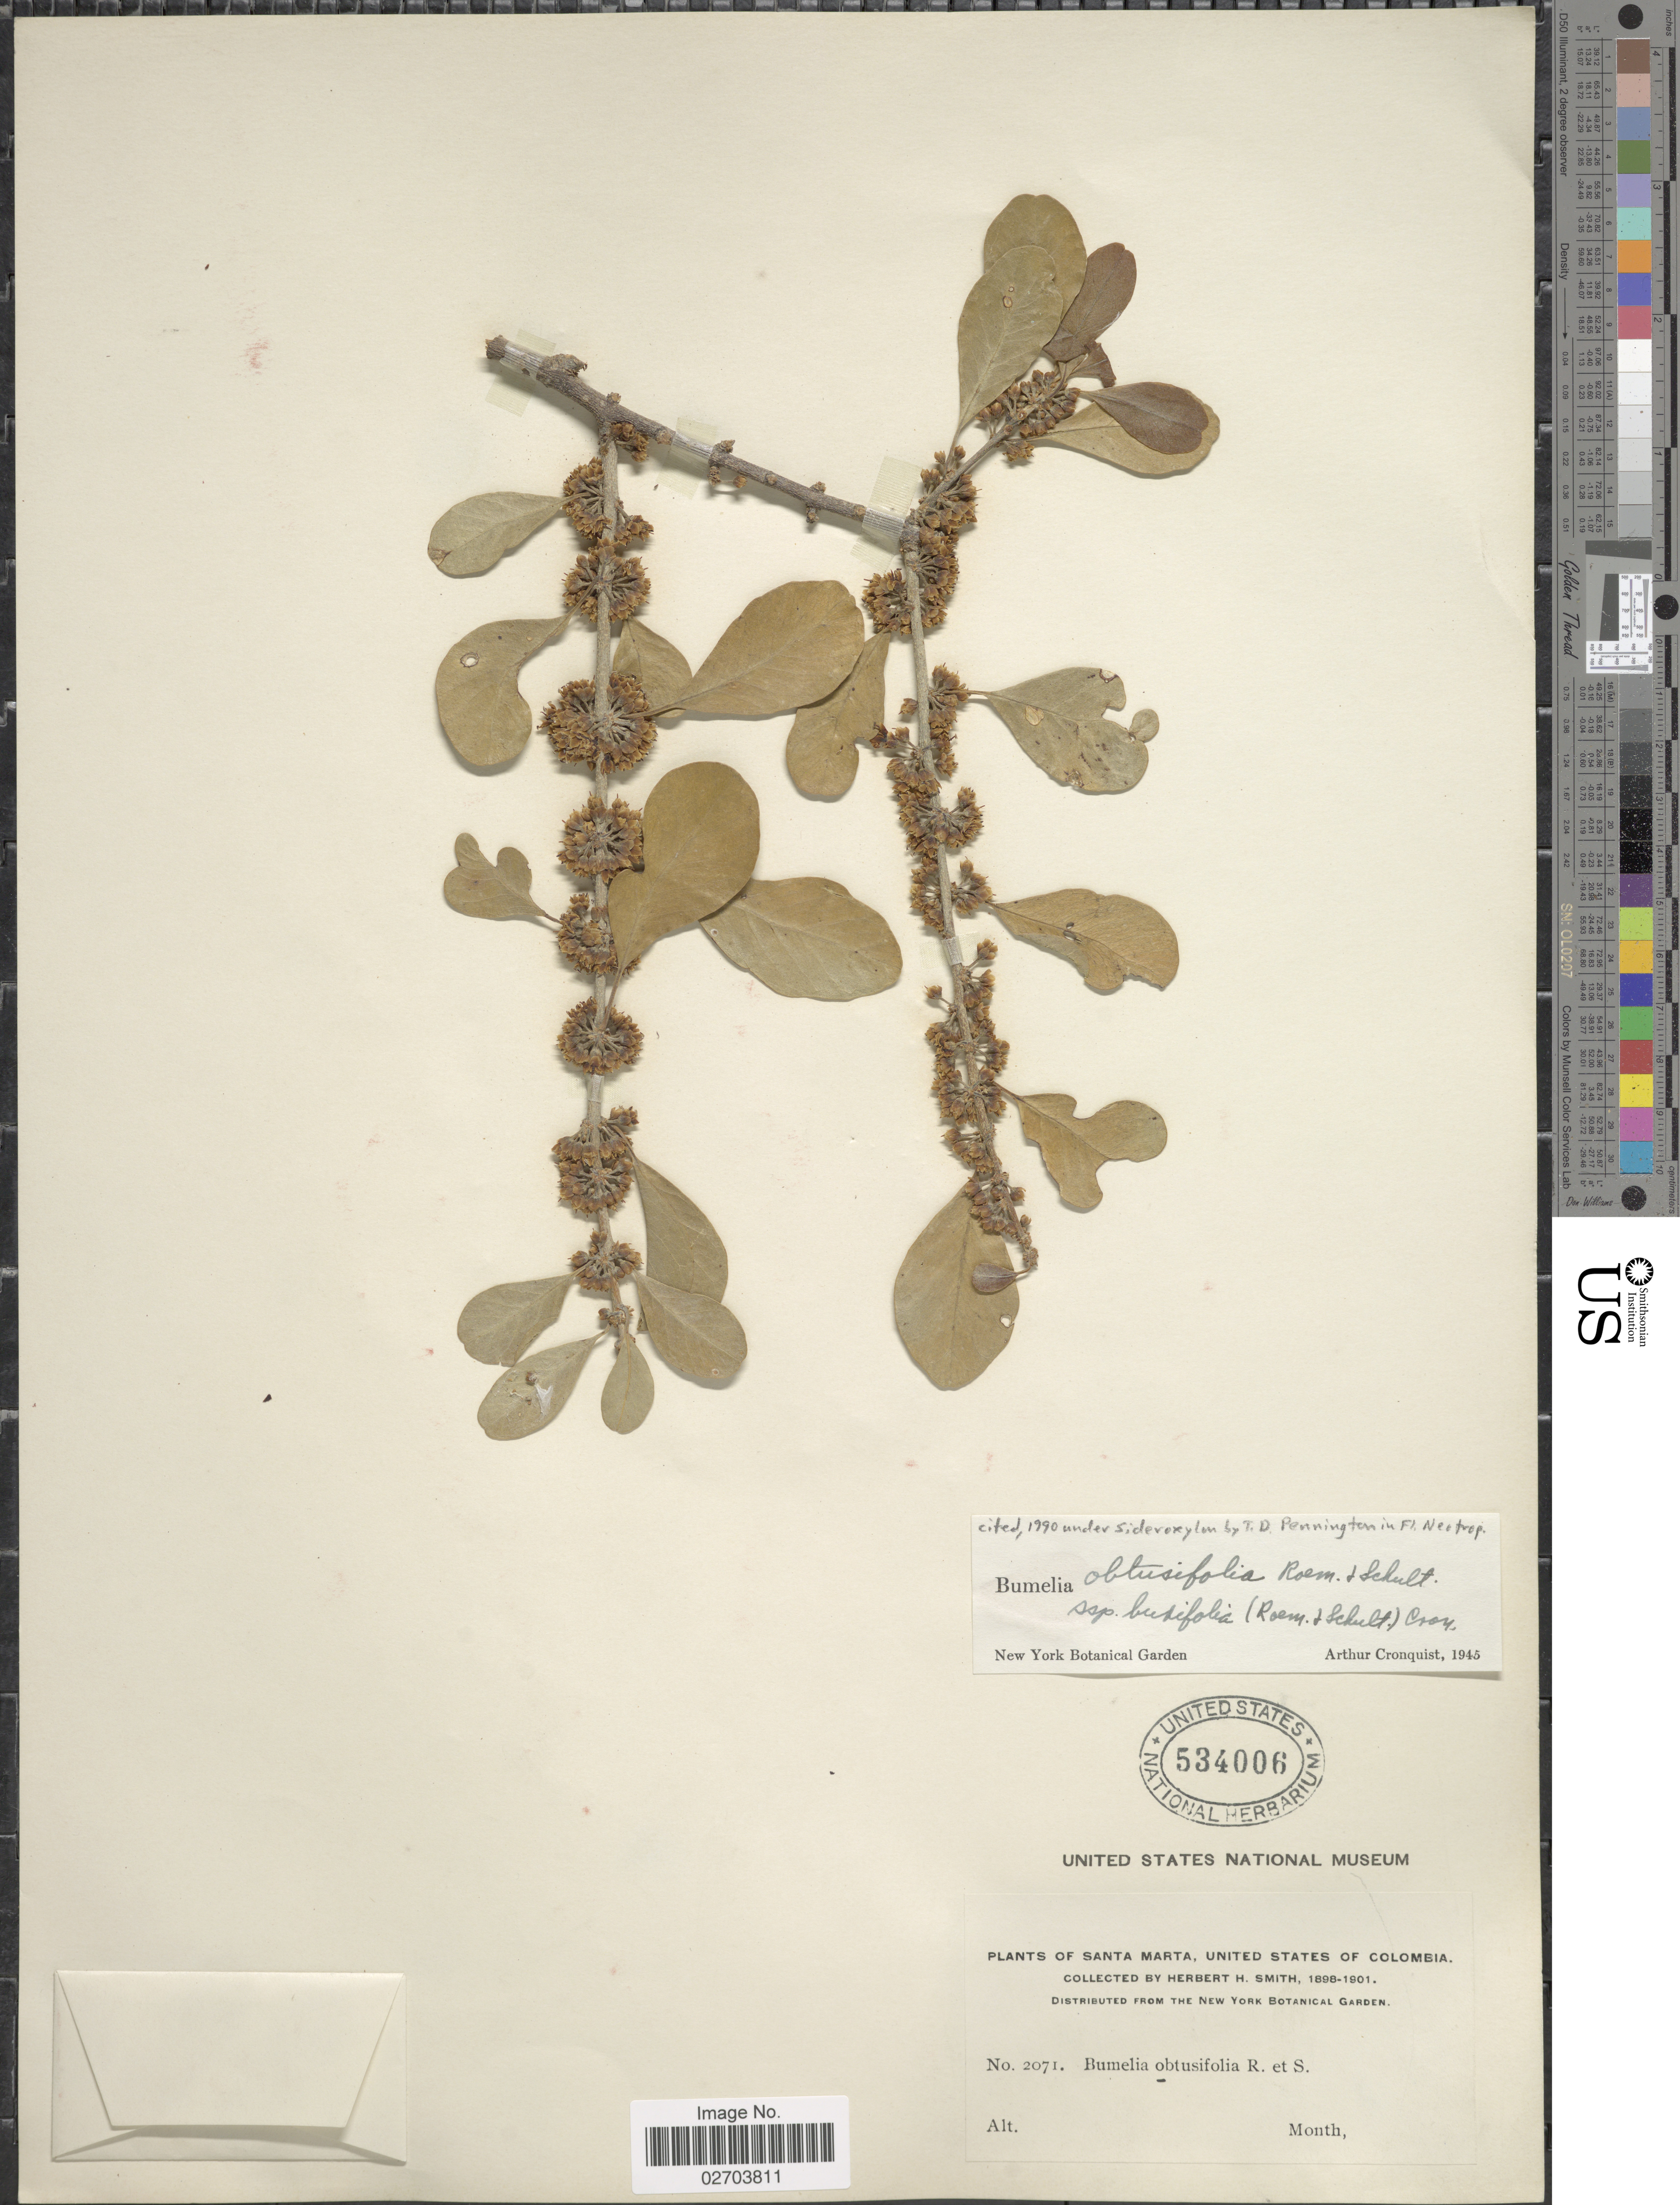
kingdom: Plantae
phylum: Tracheophyta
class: Magnoliopsida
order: Ericales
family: Sapotaceae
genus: Sideroxylon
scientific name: Sideroxylon obtusifolium subsp. buxifolium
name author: (Roem. & Schult.) T.D. Penn.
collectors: Herbert H. Smith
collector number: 2071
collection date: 1898/1901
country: Colombia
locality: Santa Marta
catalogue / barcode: US 534006